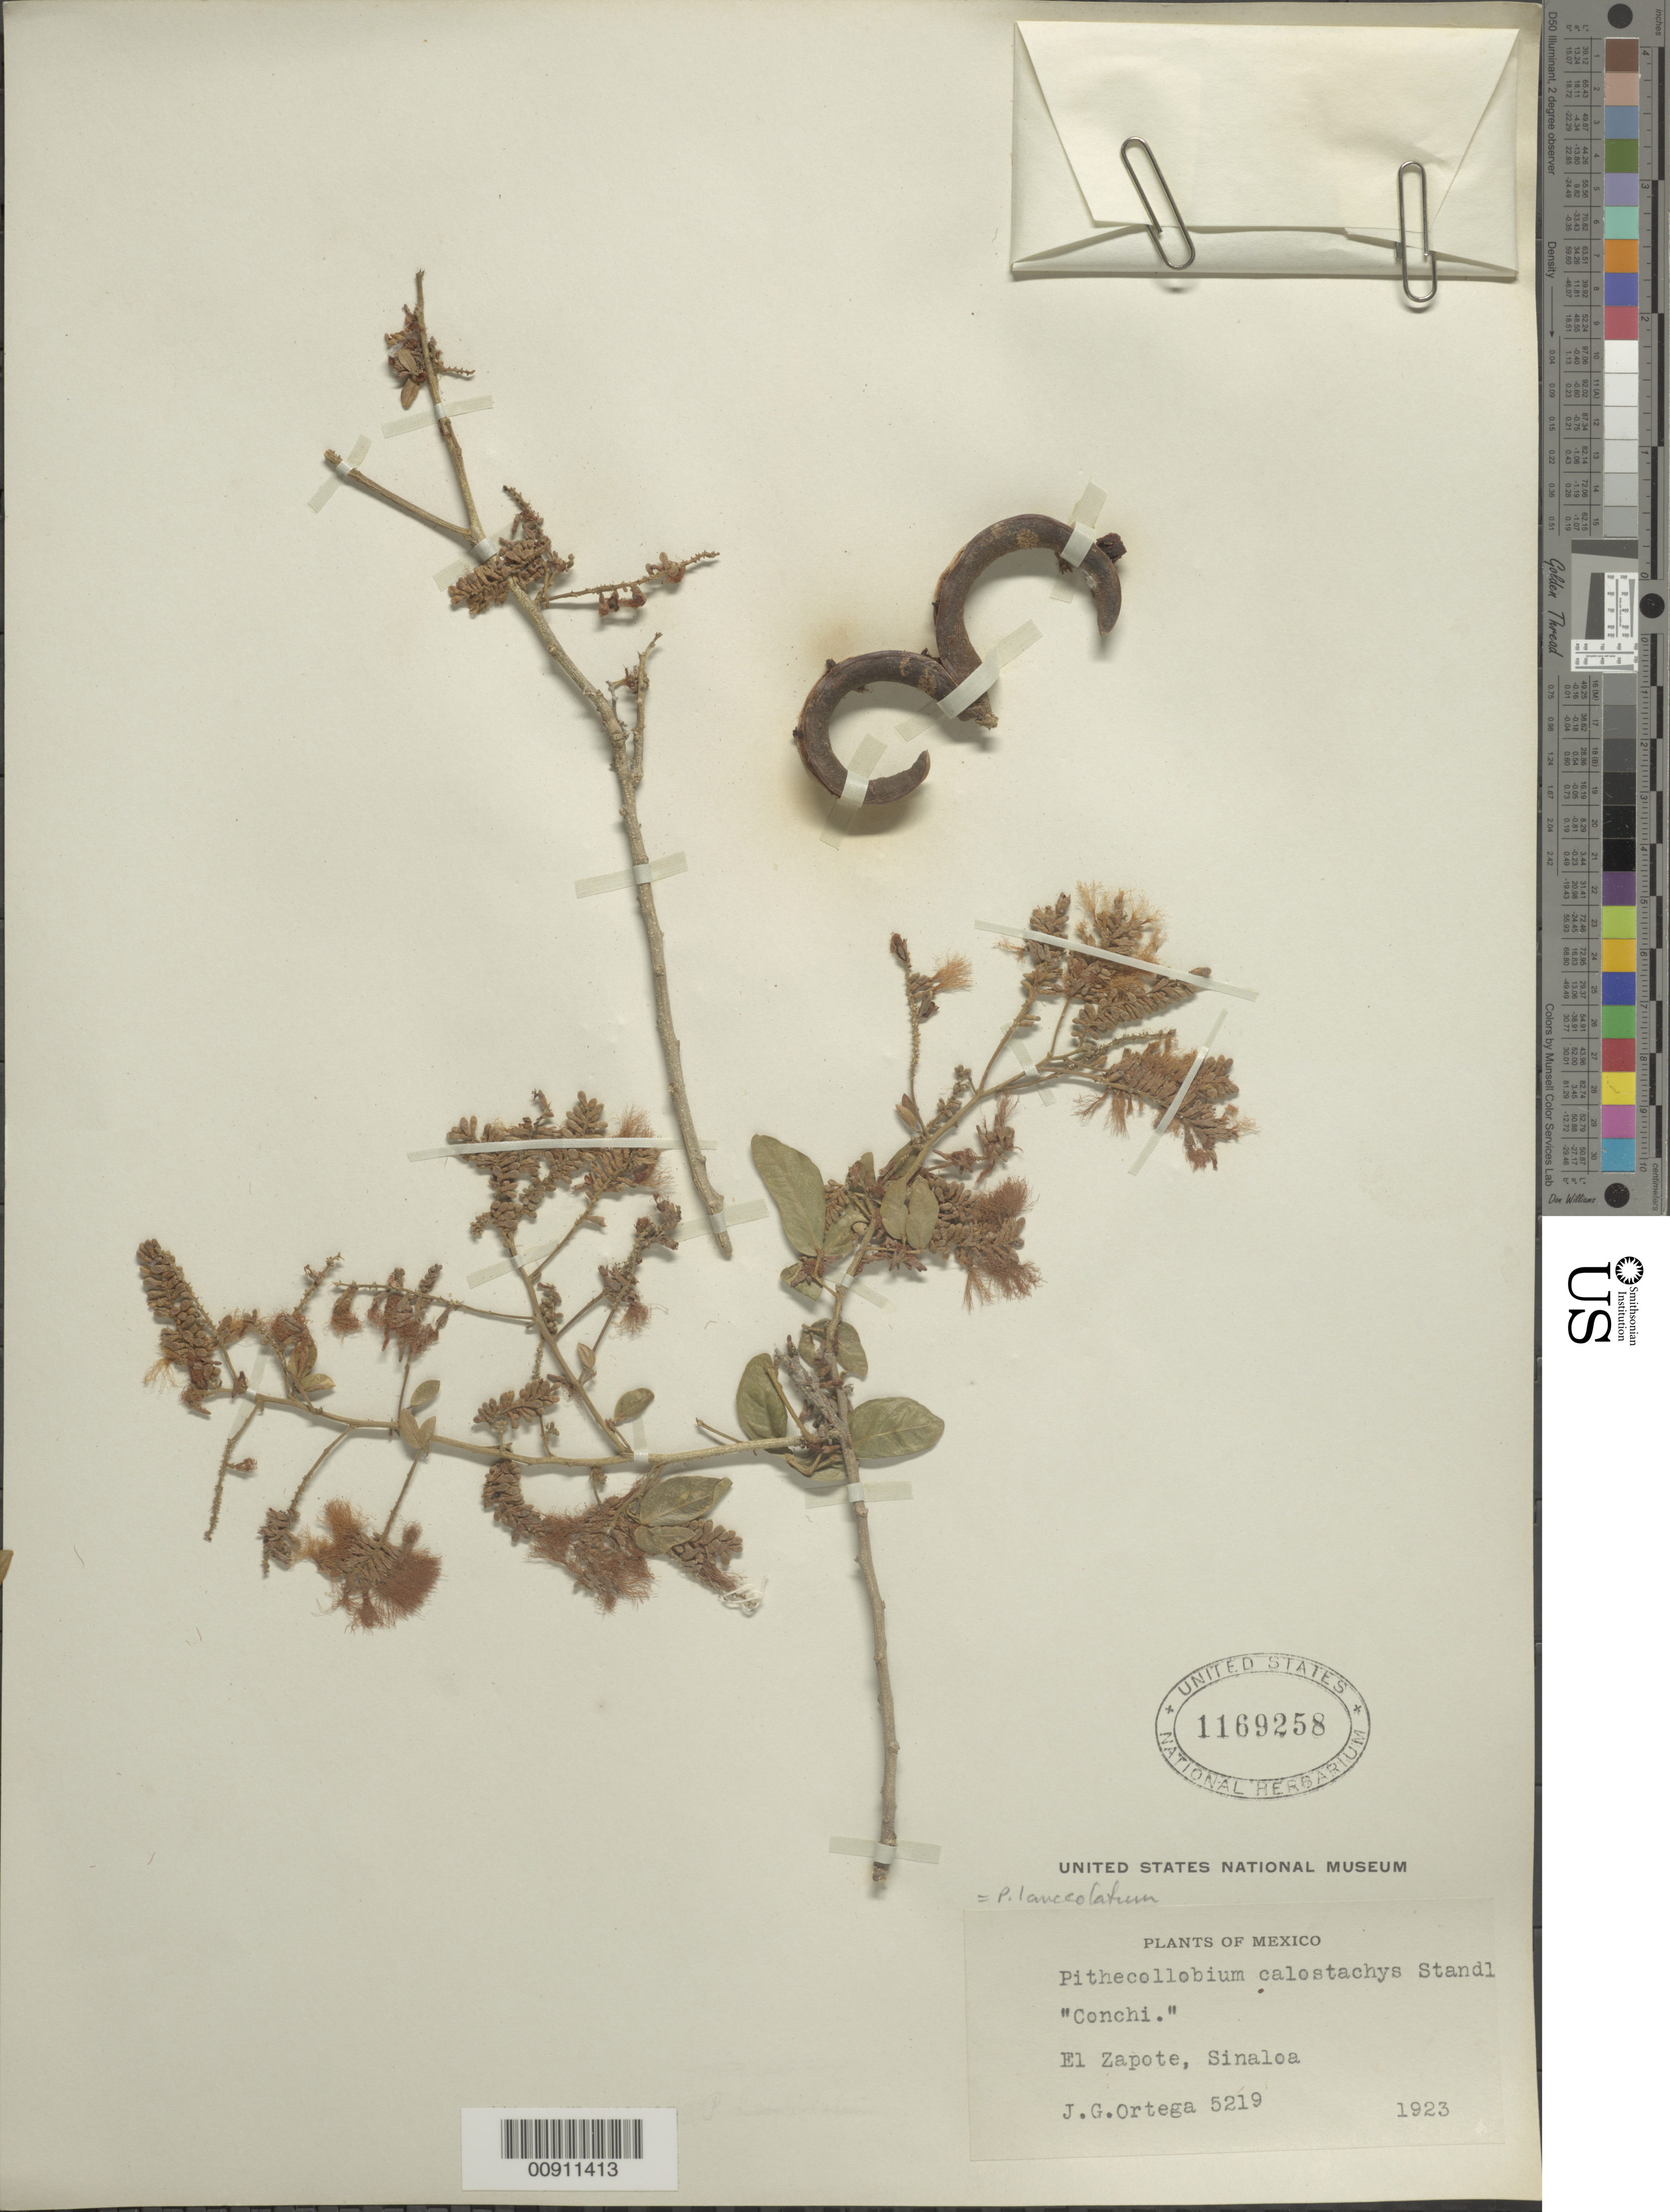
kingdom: Plantae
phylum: Tracheophyta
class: Magnoliopsida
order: Fabales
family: Fabaceae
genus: Pithecellobium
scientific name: Pithecellobium lanceolatum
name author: (Humb. & Bonpl. ex Willd.) Benth.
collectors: J. Ortega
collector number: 5219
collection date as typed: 1923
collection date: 1923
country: Mexico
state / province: Sinaloa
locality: El Zapote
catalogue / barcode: US 1169258